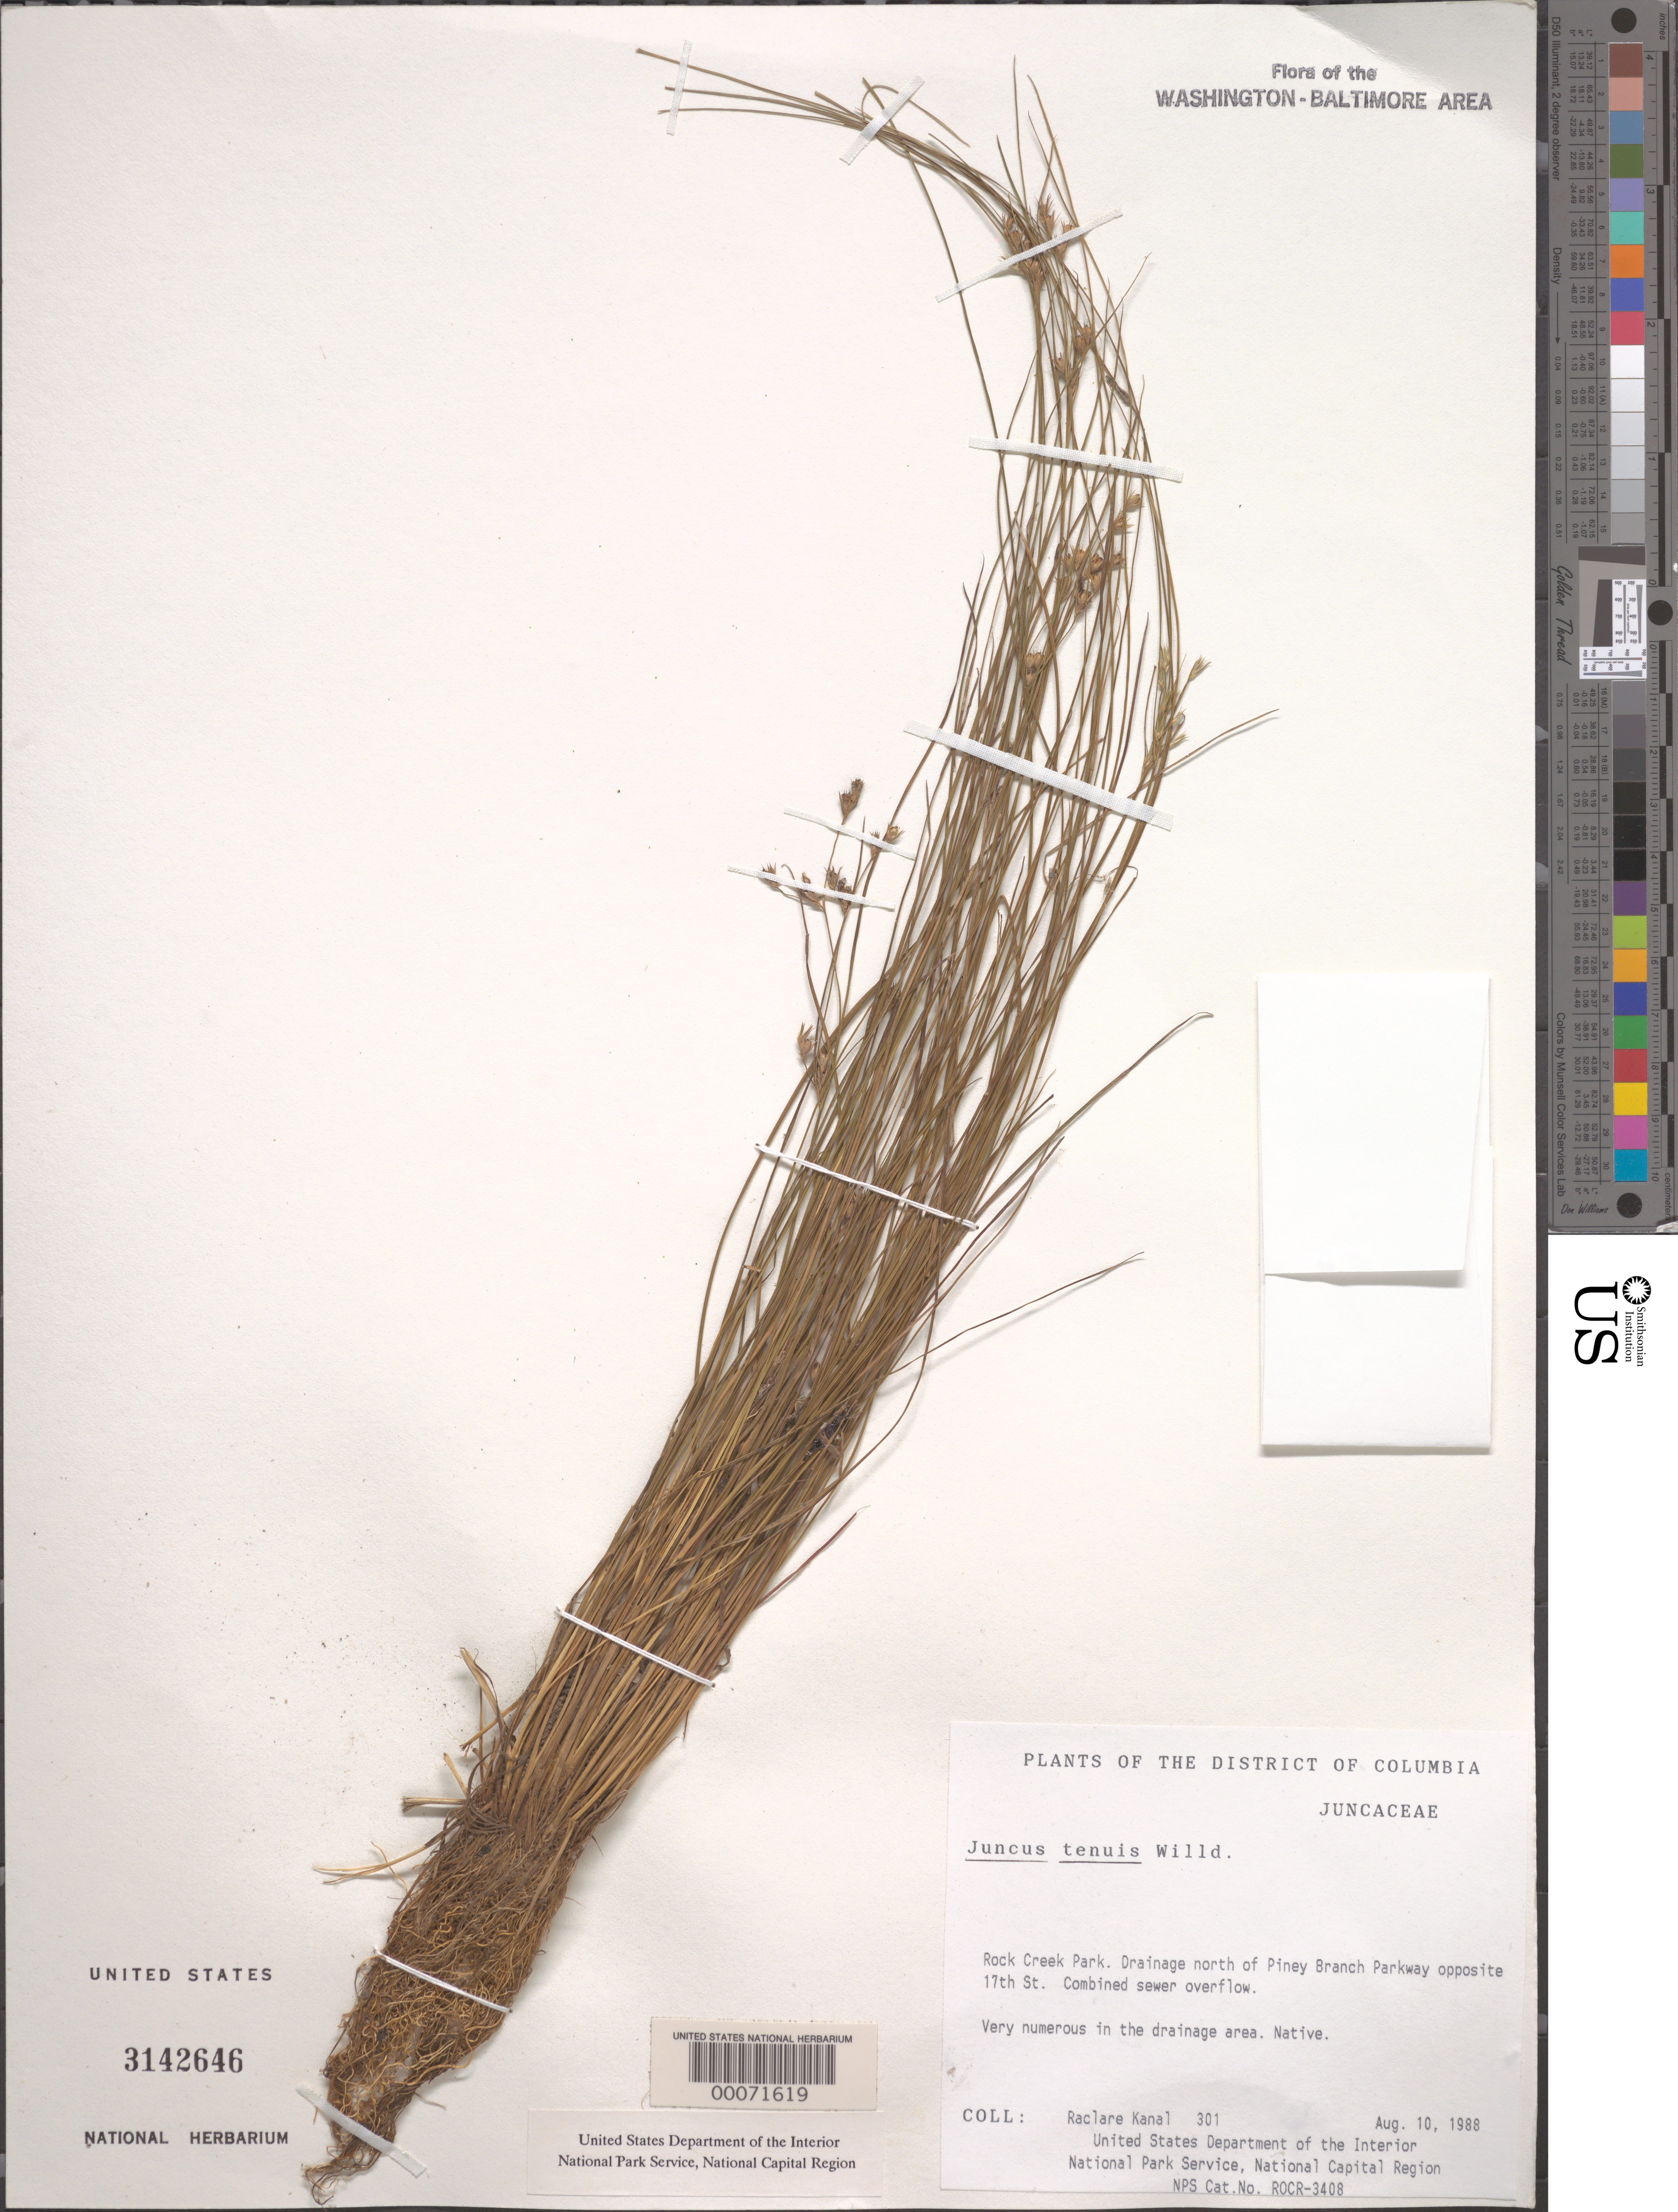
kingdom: Plantae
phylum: Tracheophyta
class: Liliopsida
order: Poales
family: Juncaceae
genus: Juncus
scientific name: Juncus tenuis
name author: Willd.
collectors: R. Kanal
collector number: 301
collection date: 1988-08-10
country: United States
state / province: District of Columbia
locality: Rock Creek Park. Drainage north of Piney Branch Parkway opposite 17th St.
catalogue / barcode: US 3142646